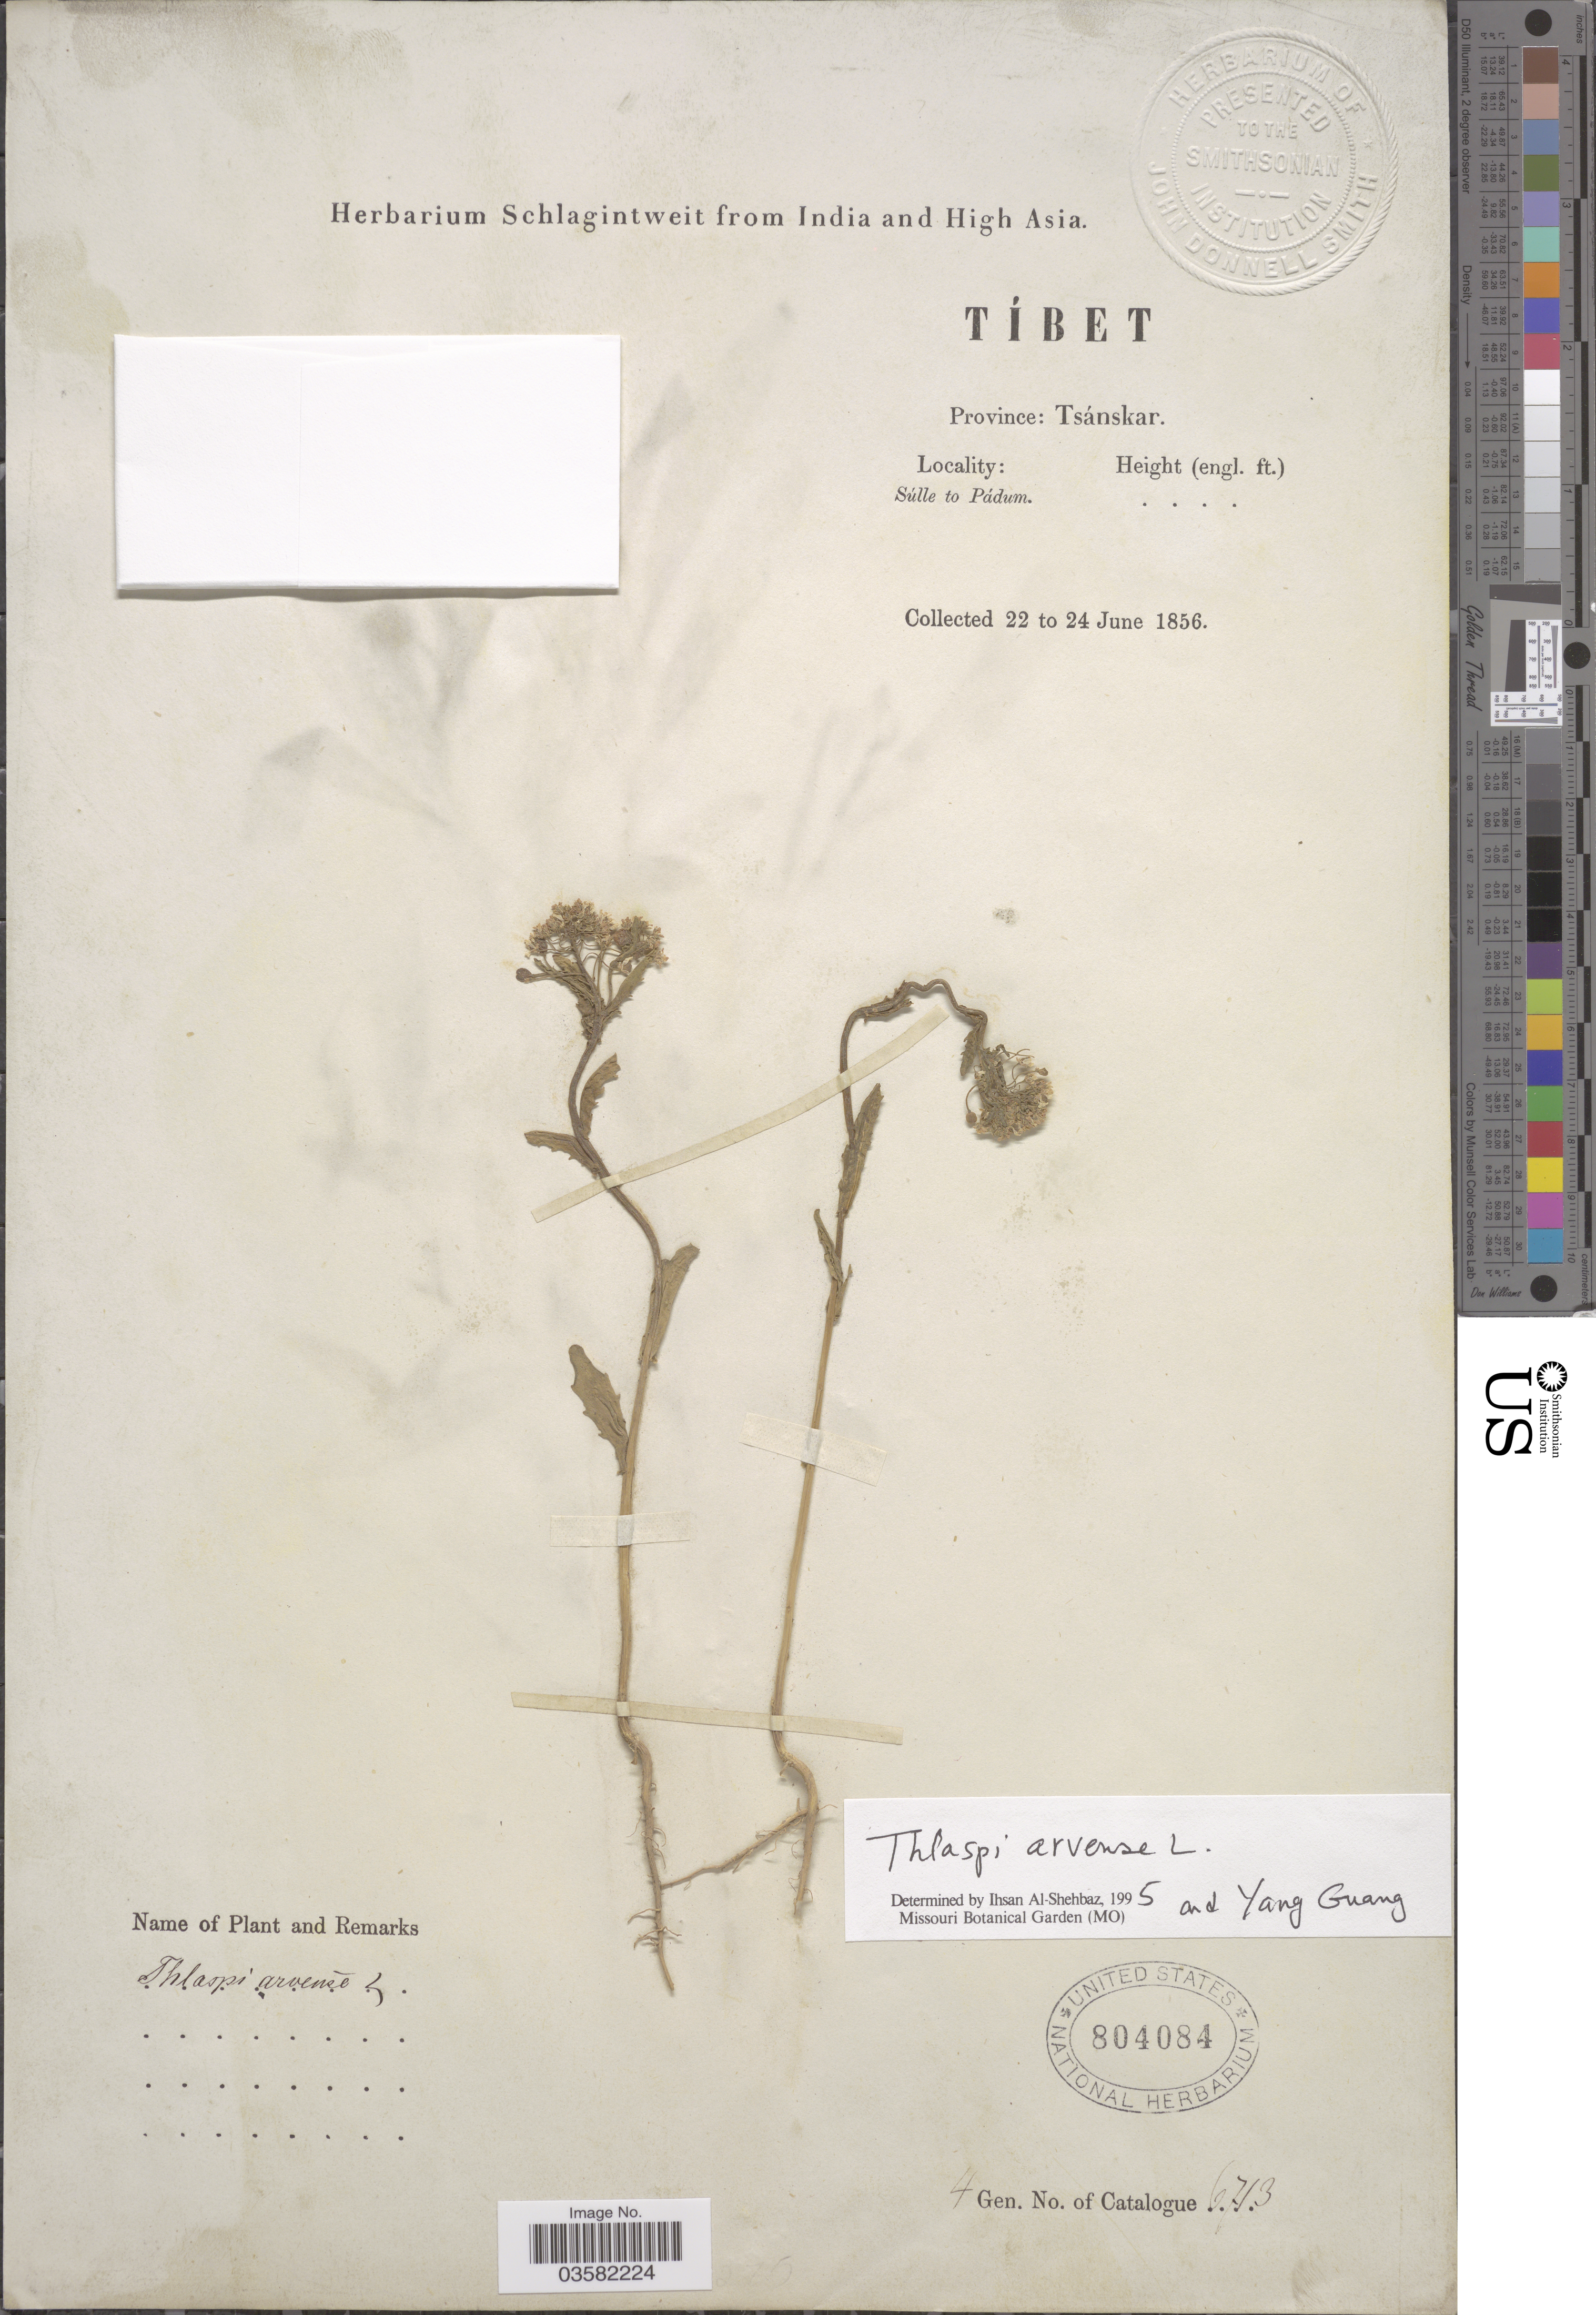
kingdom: Plantae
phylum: Tracheophyta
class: Magnoliopsida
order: Brassicales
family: Brassicaceae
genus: Thlaspi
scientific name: Thlaspi arvense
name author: L.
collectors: ex herb. Schlagintweit from India and High Asia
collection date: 1856-06-22/1856-06-24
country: China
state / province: Xizang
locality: Tíbet. Province: Tsánskar. Súlle to Pádum.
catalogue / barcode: US 804084